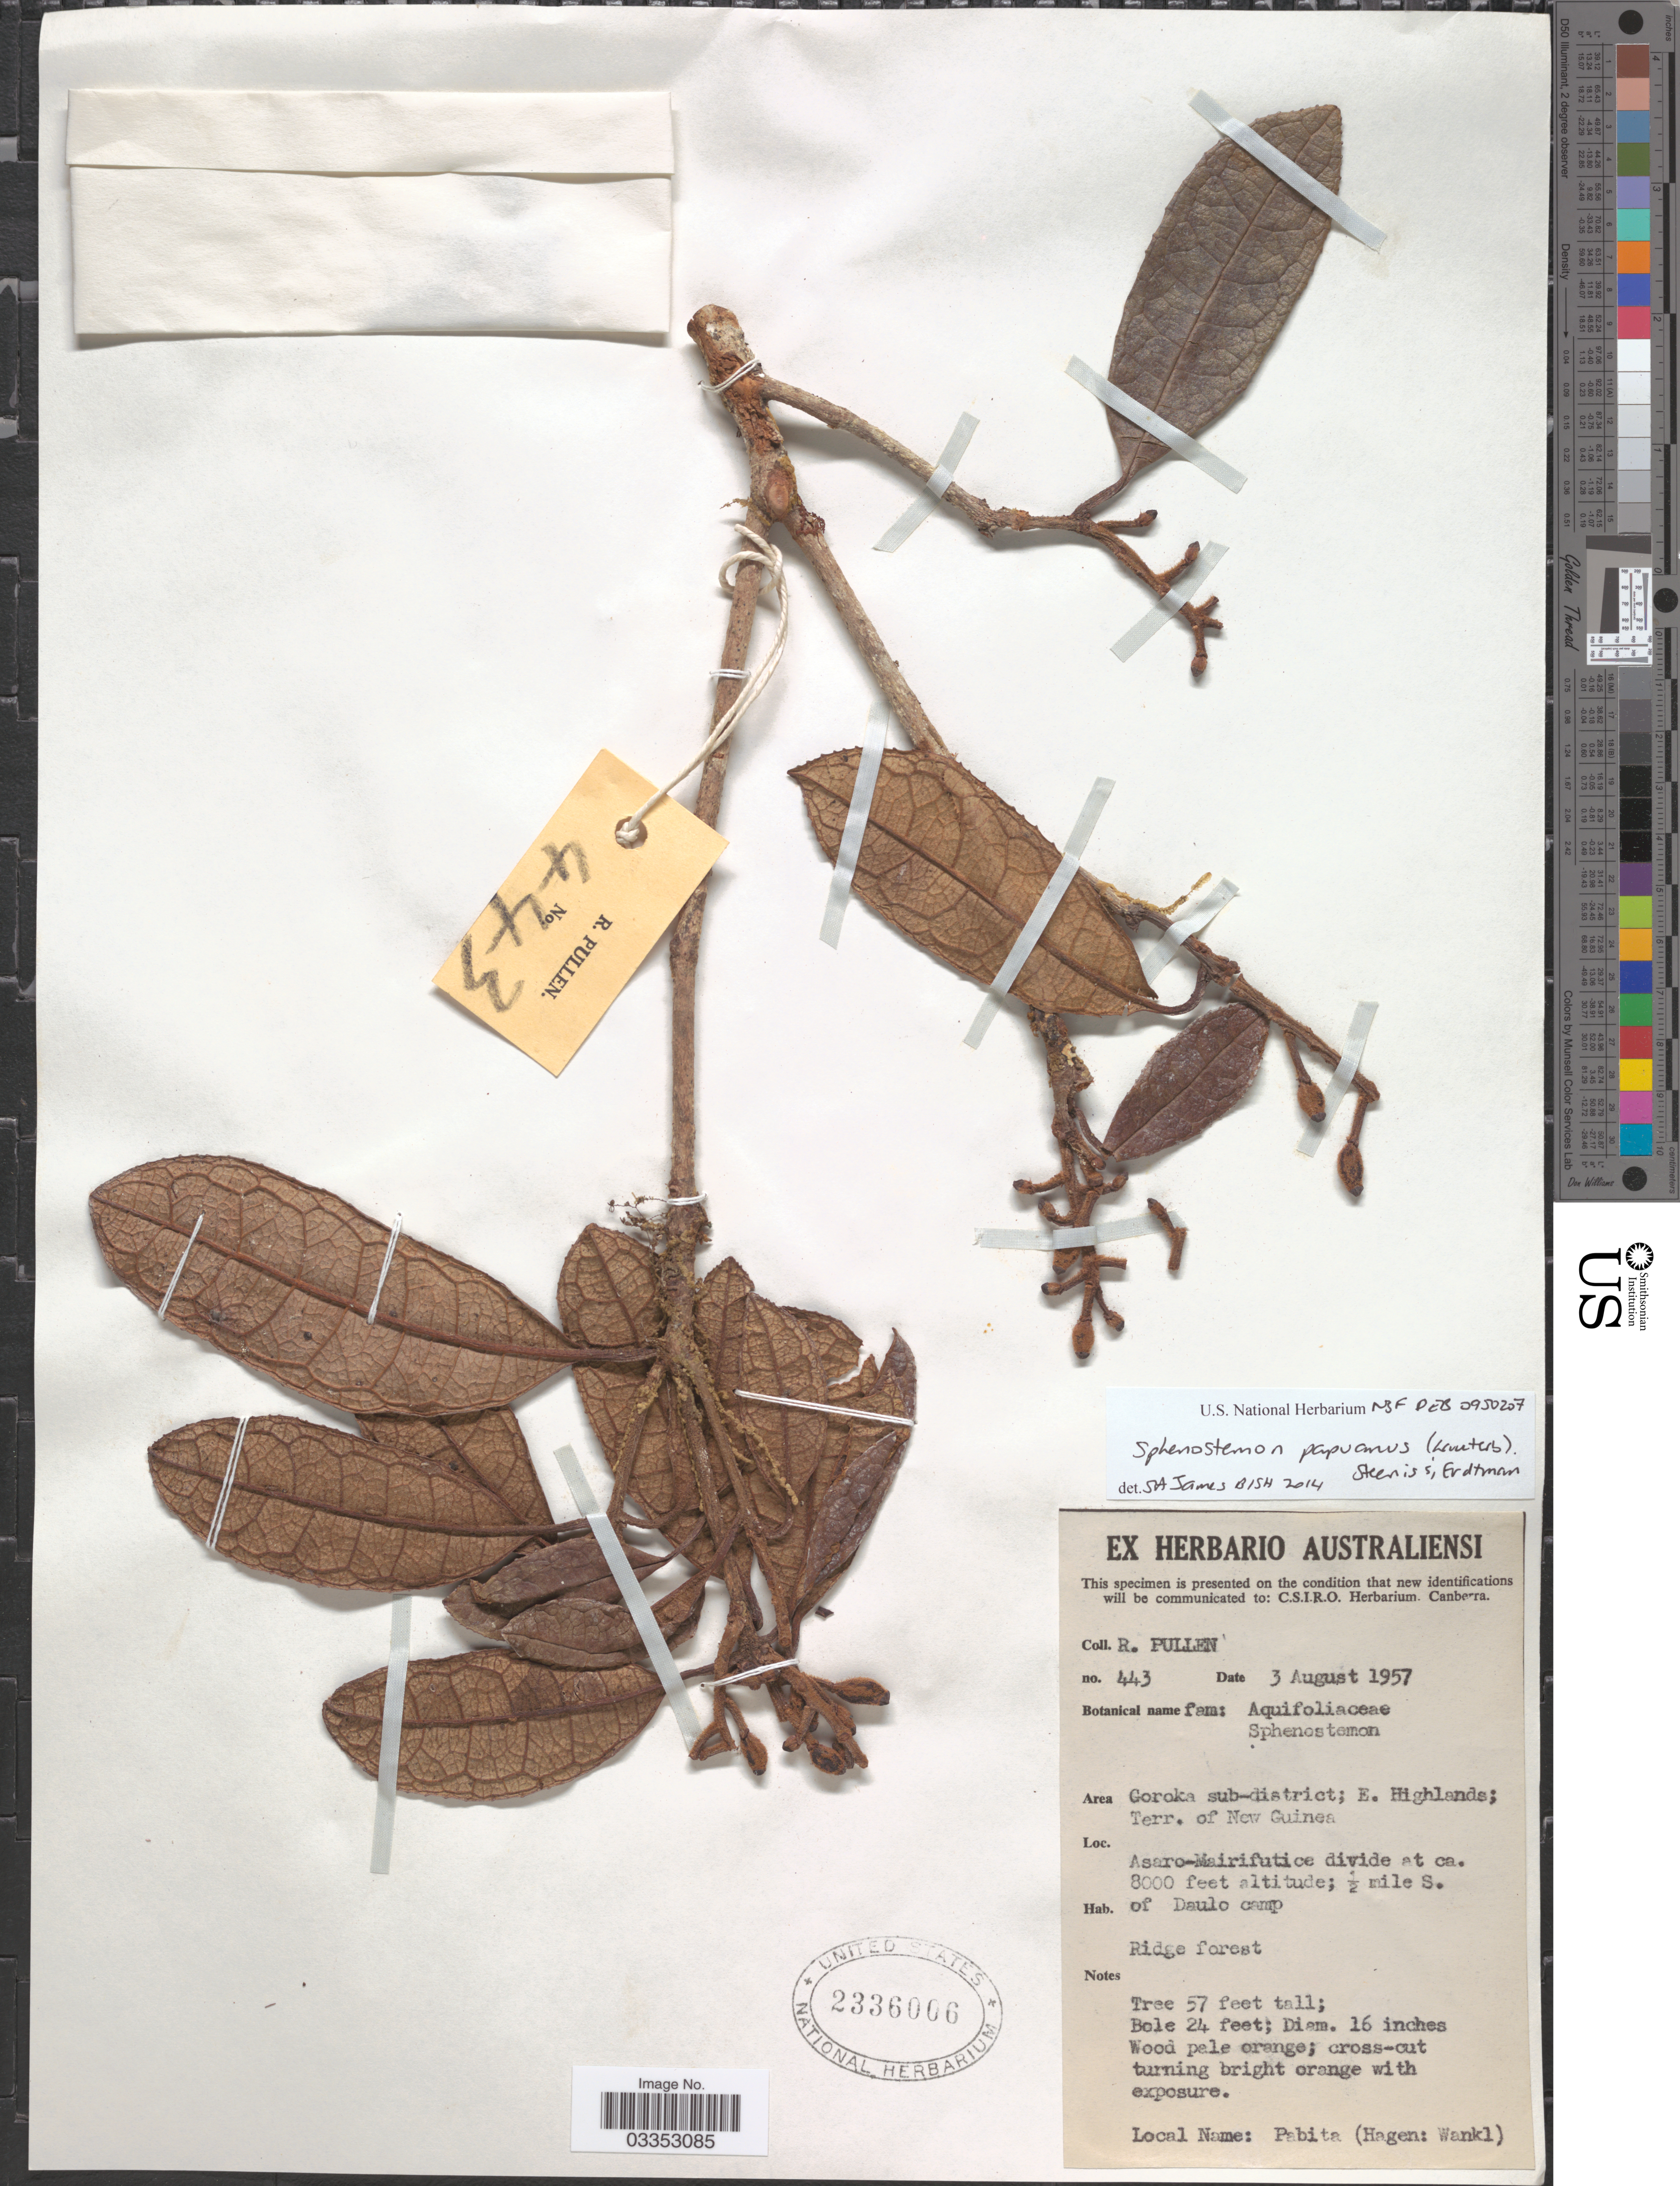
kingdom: Plantae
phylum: Tracheophyta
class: Magnoliopsida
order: Paracryphiales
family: Paracryphiaceae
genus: Sphenostemon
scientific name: Sphenostemon papuanus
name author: (Lauterb.) Steenis & Erdtm.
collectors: R. Pullen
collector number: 443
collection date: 1957-08-03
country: Papua New Guinea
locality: Area Goroka sub-district; E. Highlands; Terr. of New Guinea. Asaro-Mairifutice divide; ½ mile S. of Daulo camp.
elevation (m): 2438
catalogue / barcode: US 2336006